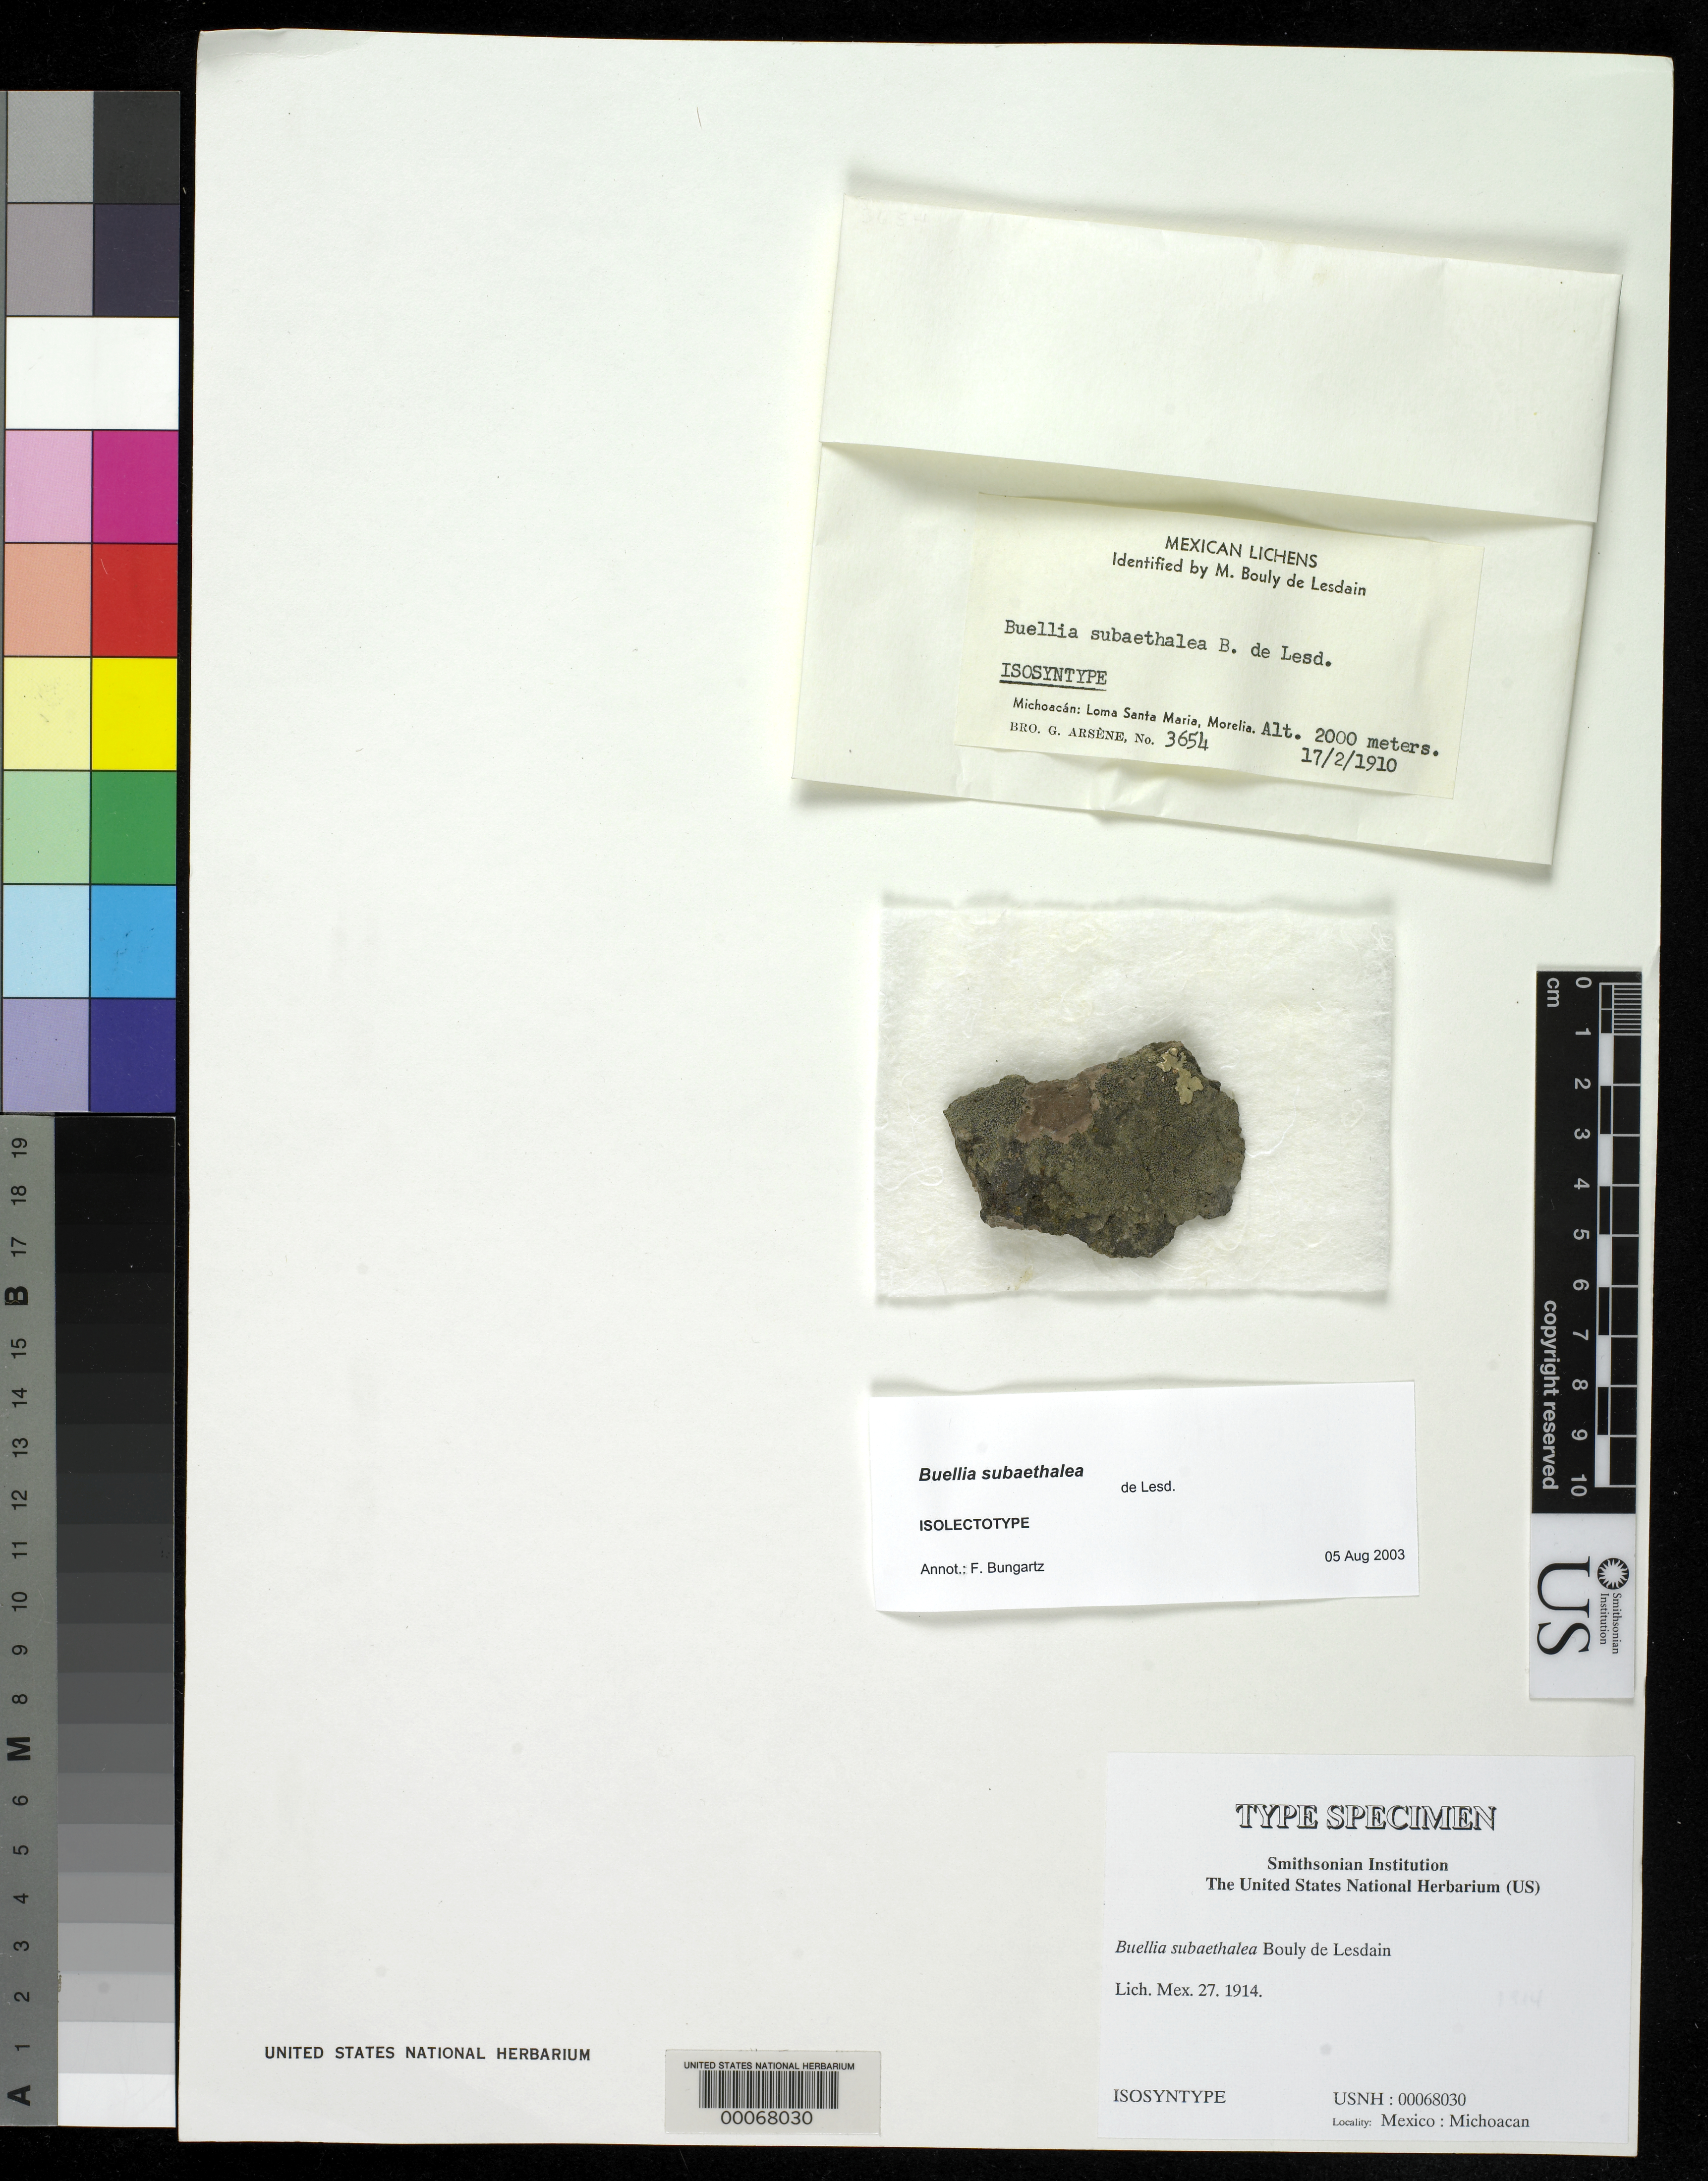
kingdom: Fungi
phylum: Ascomycota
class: Lecanoromycetes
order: Caliciales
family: Caliciaceae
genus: Buellia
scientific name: Buellia subaethalea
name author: B. de Lesd.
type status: Isosyntype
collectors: Bro. G. Arsène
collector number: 3654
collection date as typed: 17 Feb 1910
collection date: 1910-02-17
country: Mexico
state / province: Michoacán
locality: Loma Santa Maria, Morelia.